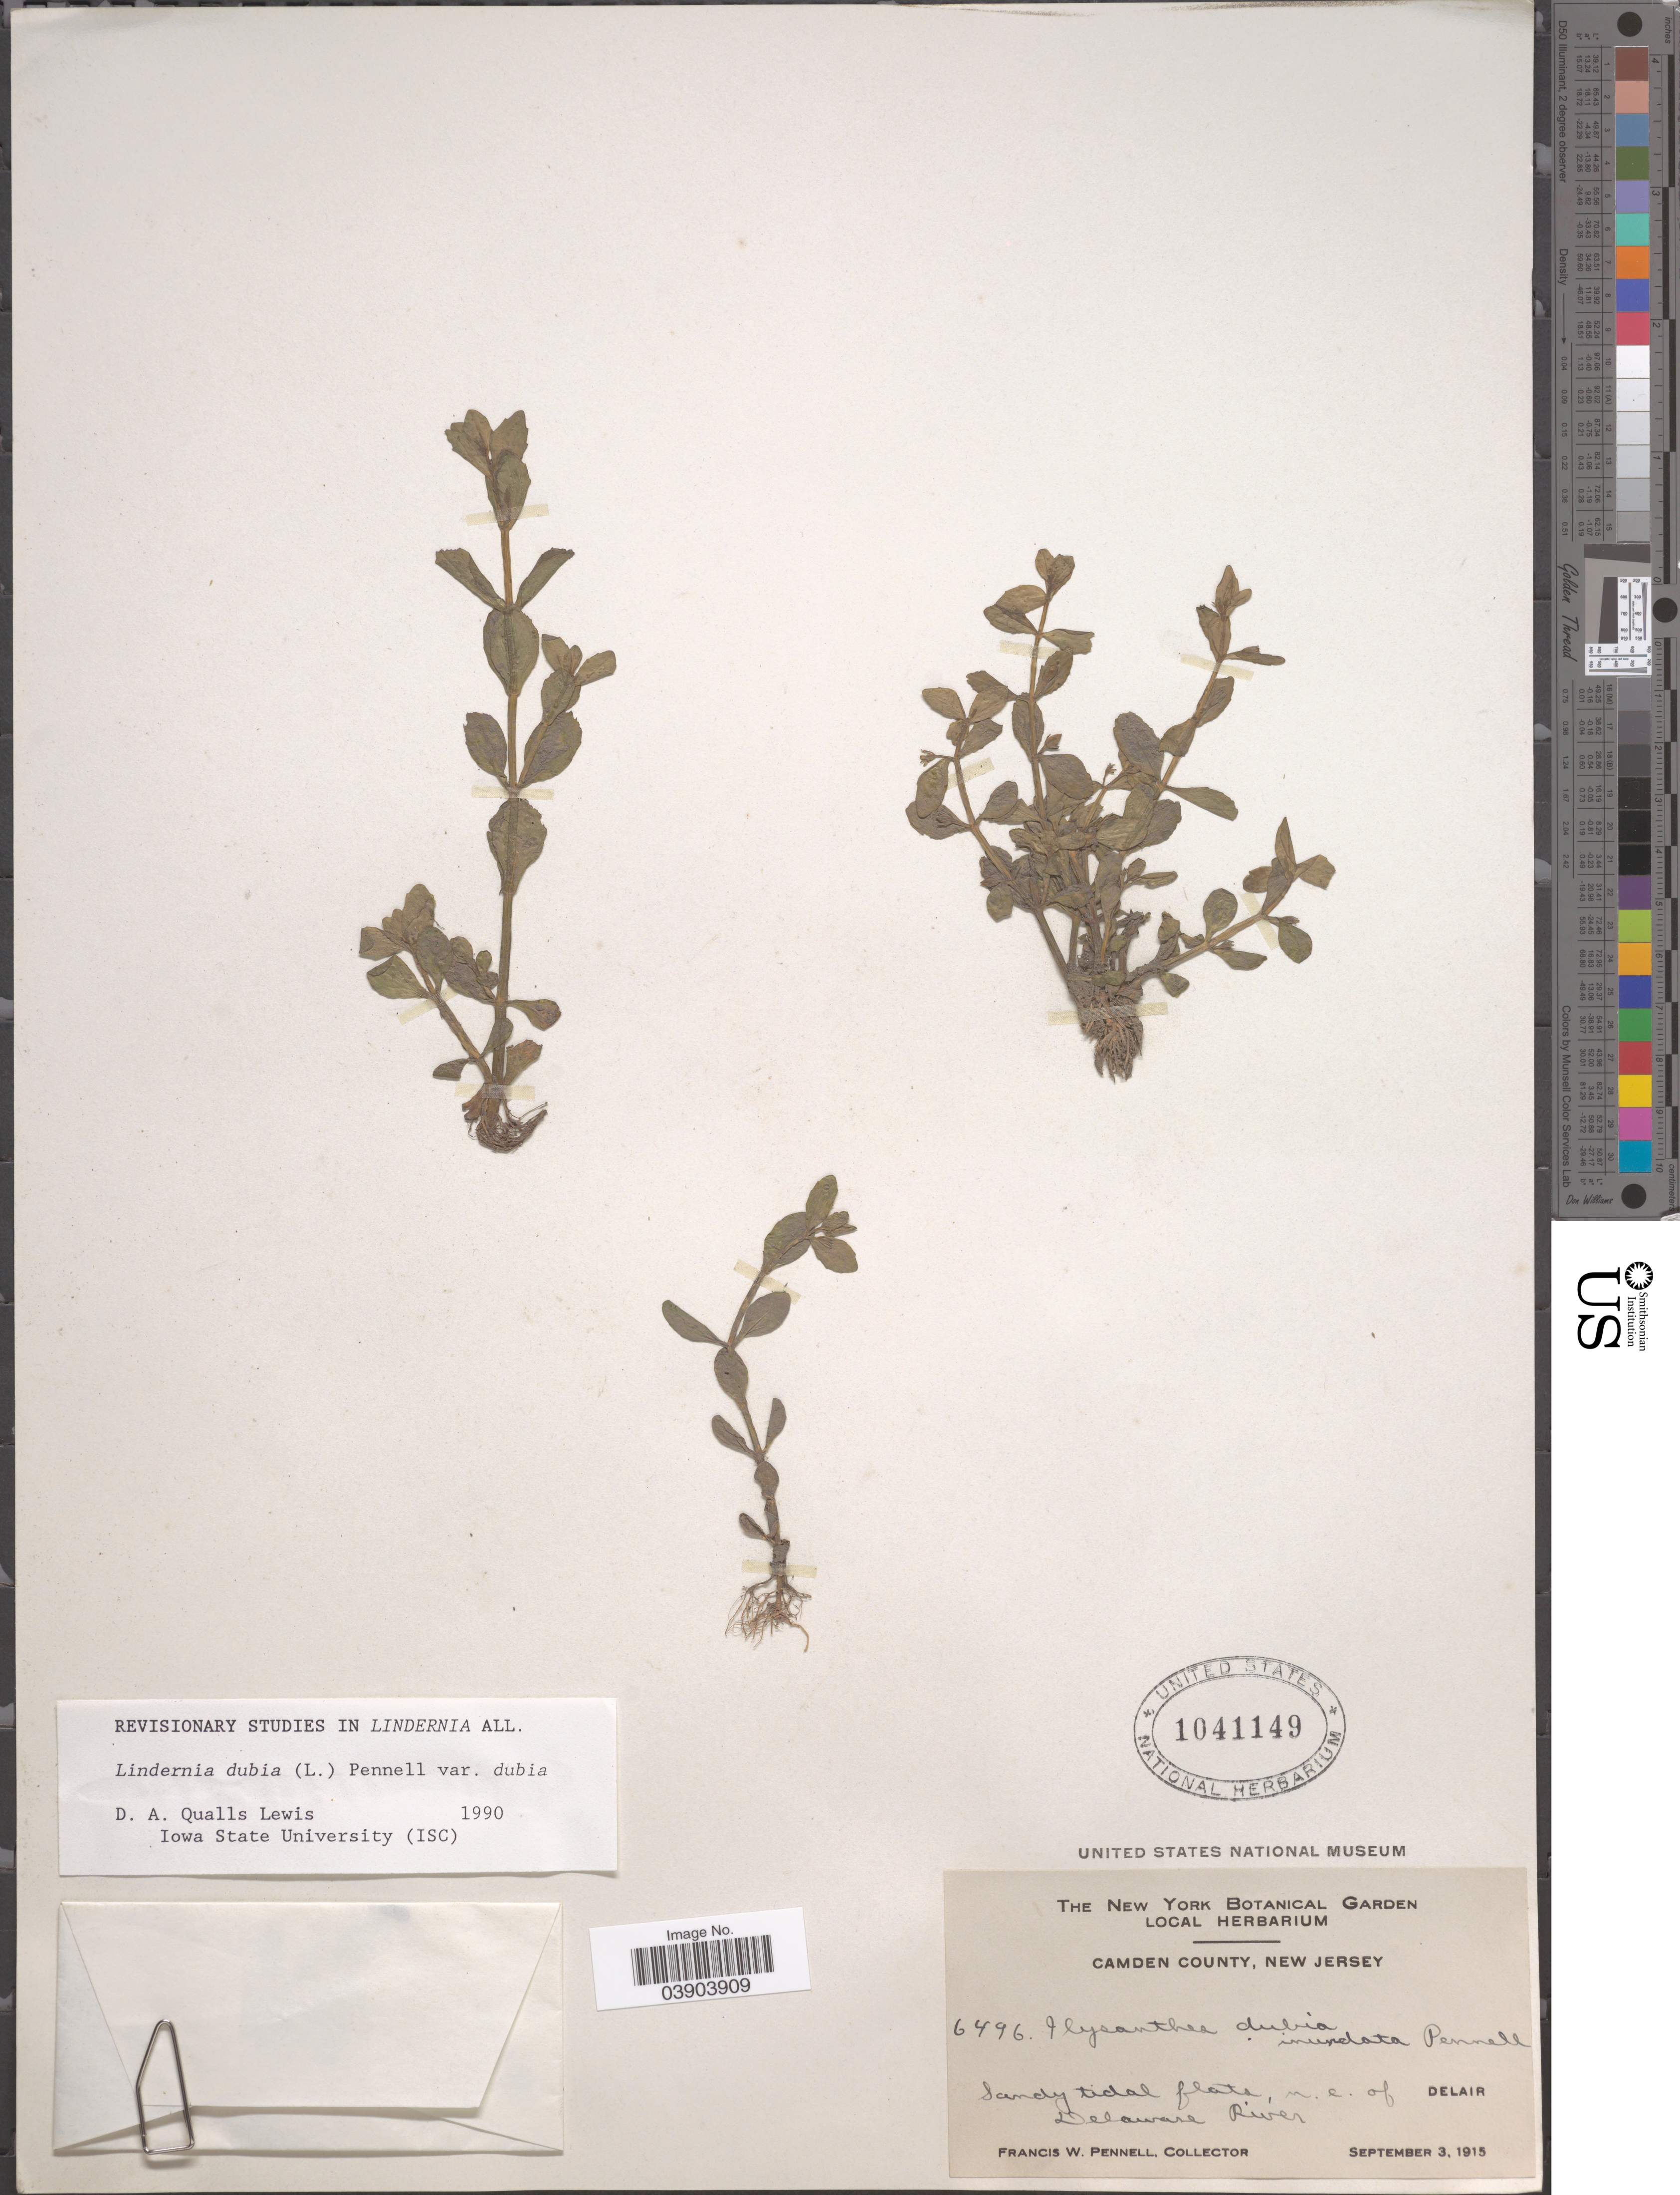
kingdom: Plantae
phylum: Tracheophyta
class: Magnoliopsida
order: Lamiales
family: Linderniaceae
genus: Lindernia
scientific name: Lindernia dubia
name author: (L.) Pennell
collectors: F. W. Pennell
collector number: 6496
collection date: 1915-09-03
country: United States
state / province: New Jersey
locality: Camden County. N. e. of Delair. Delaware River.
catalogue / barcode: US 1041149